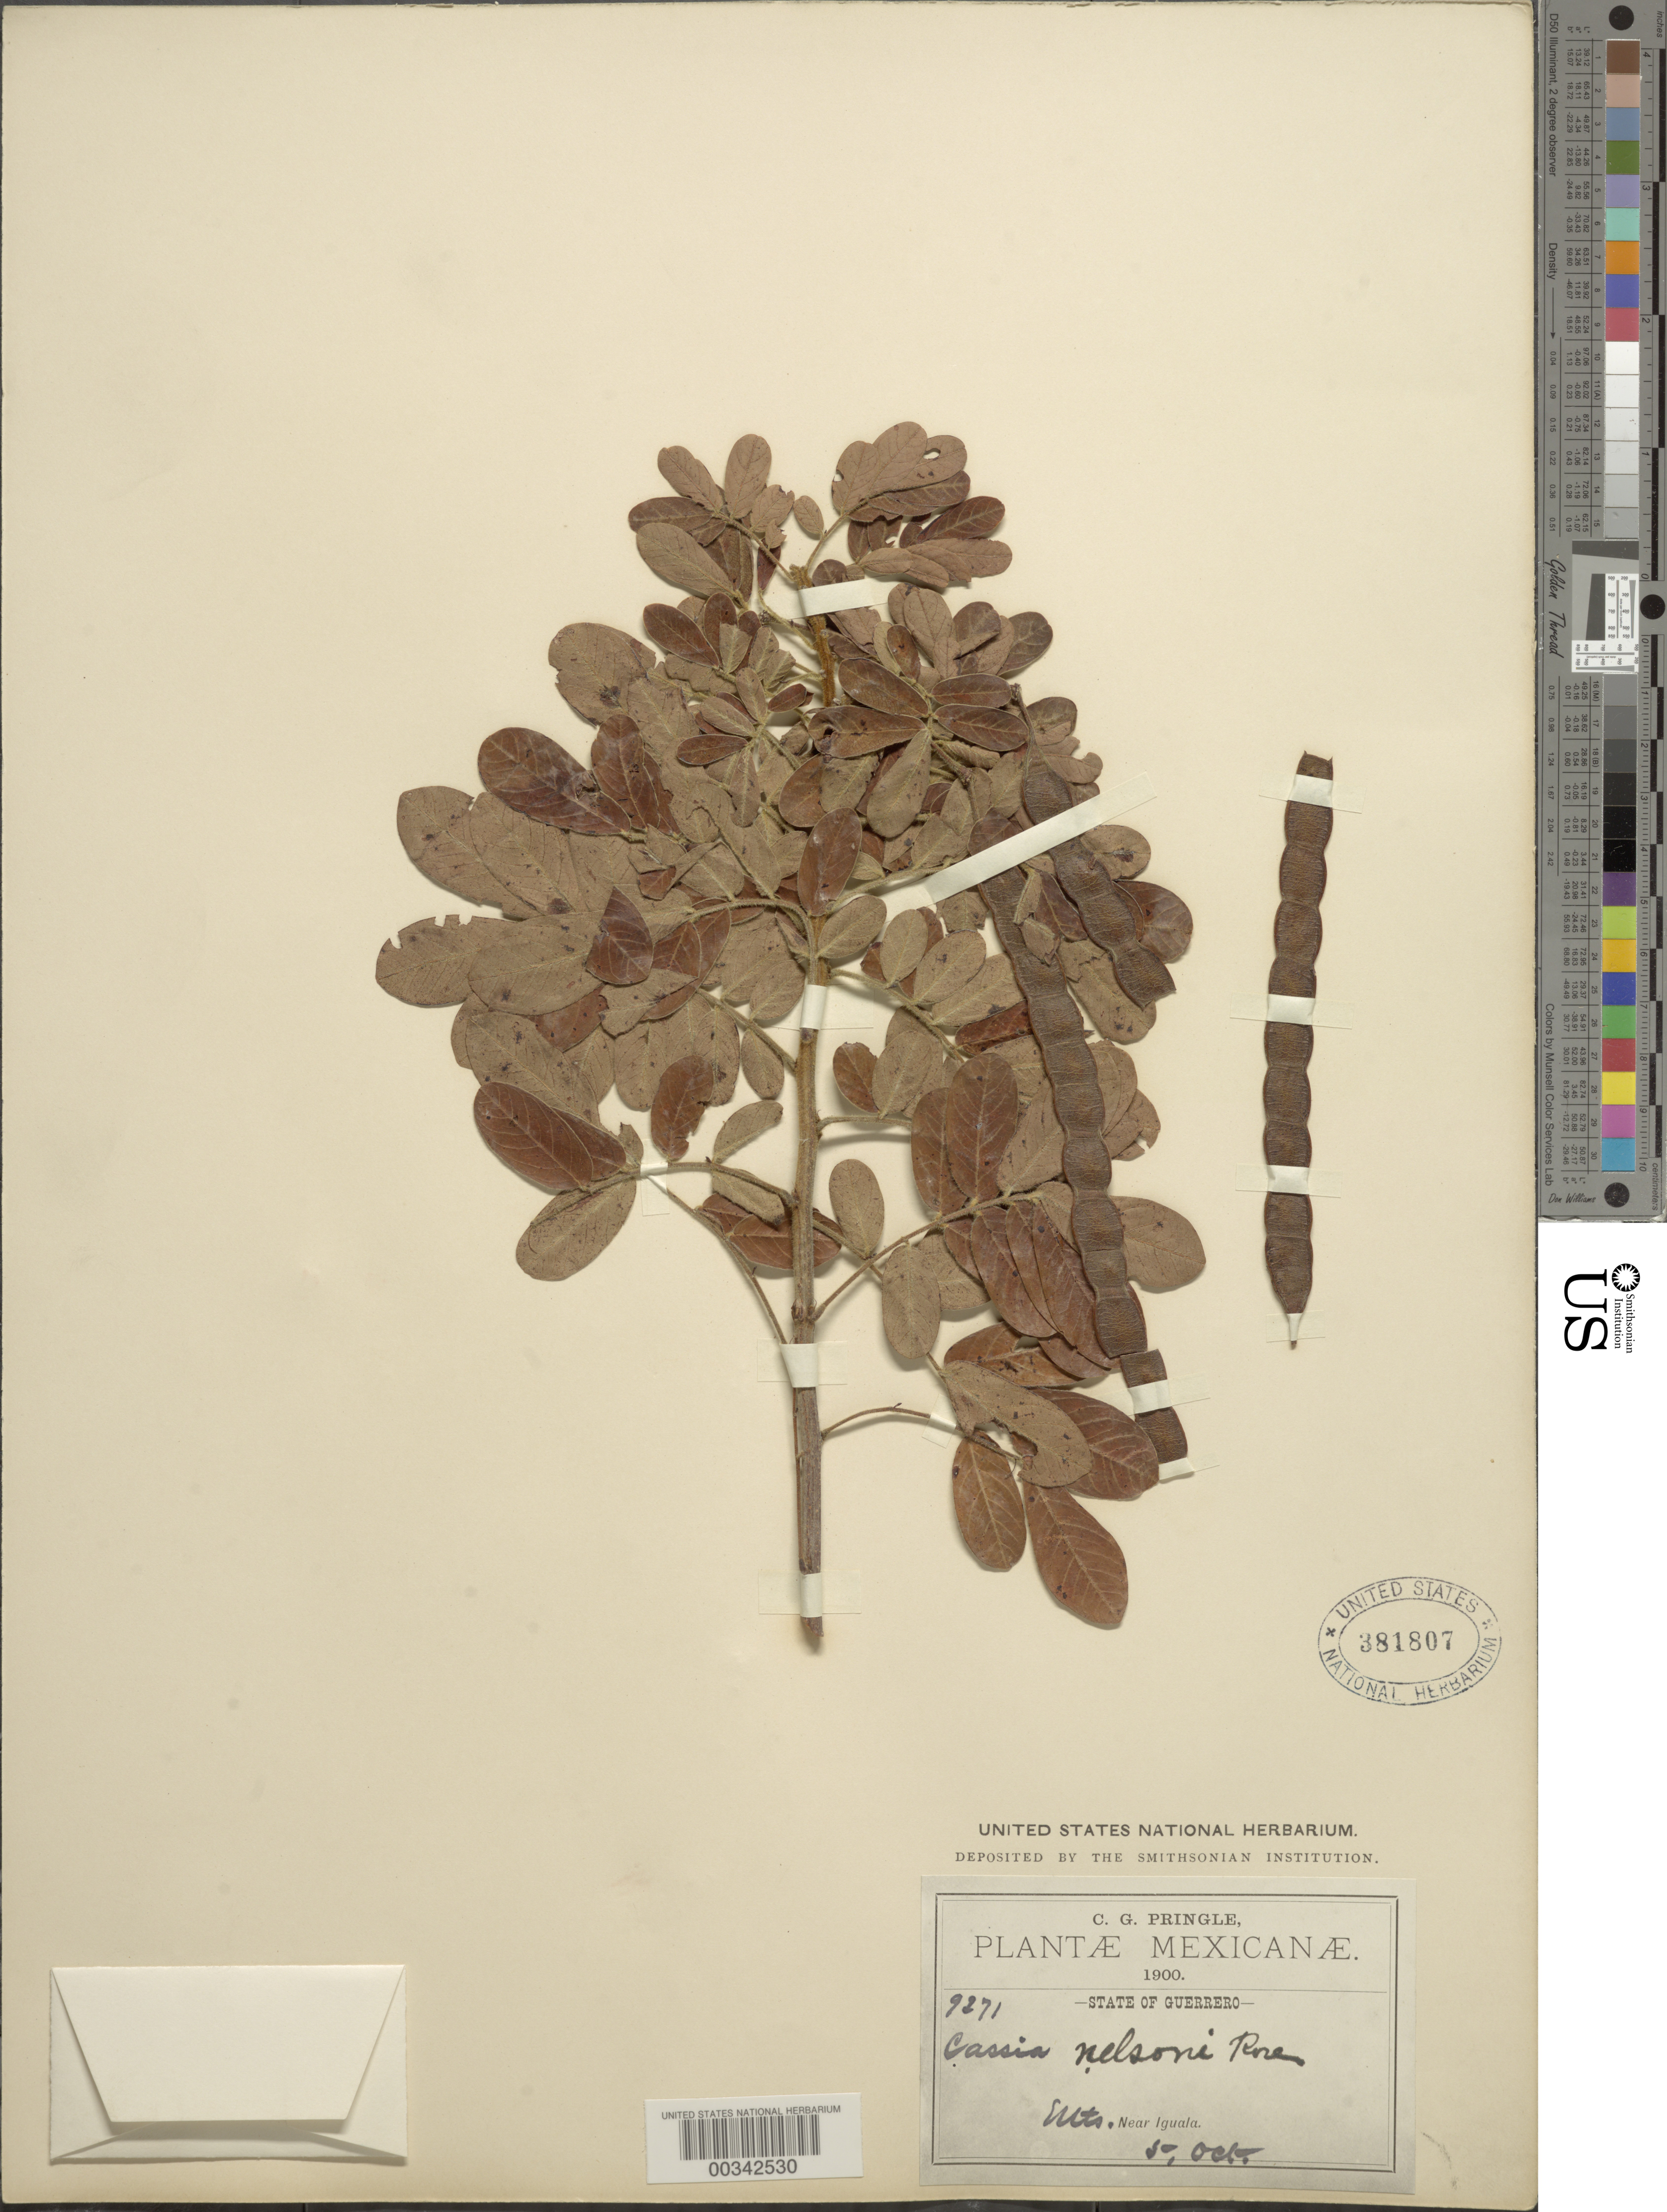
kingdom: Plantae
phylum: Tracheophyta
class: Magnoliopsida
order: Fabales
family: Fabaceae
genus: Senna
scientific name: Senna skinneri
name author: (Benth.) H.S. Irwin & Barneby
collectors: C. G. Pringle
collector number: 9271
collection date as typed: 05 Oct 1900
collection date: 1900-10-05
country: Mexico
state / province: Guerrero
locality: Near Iguala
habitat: Mountains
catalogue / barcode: US 381807